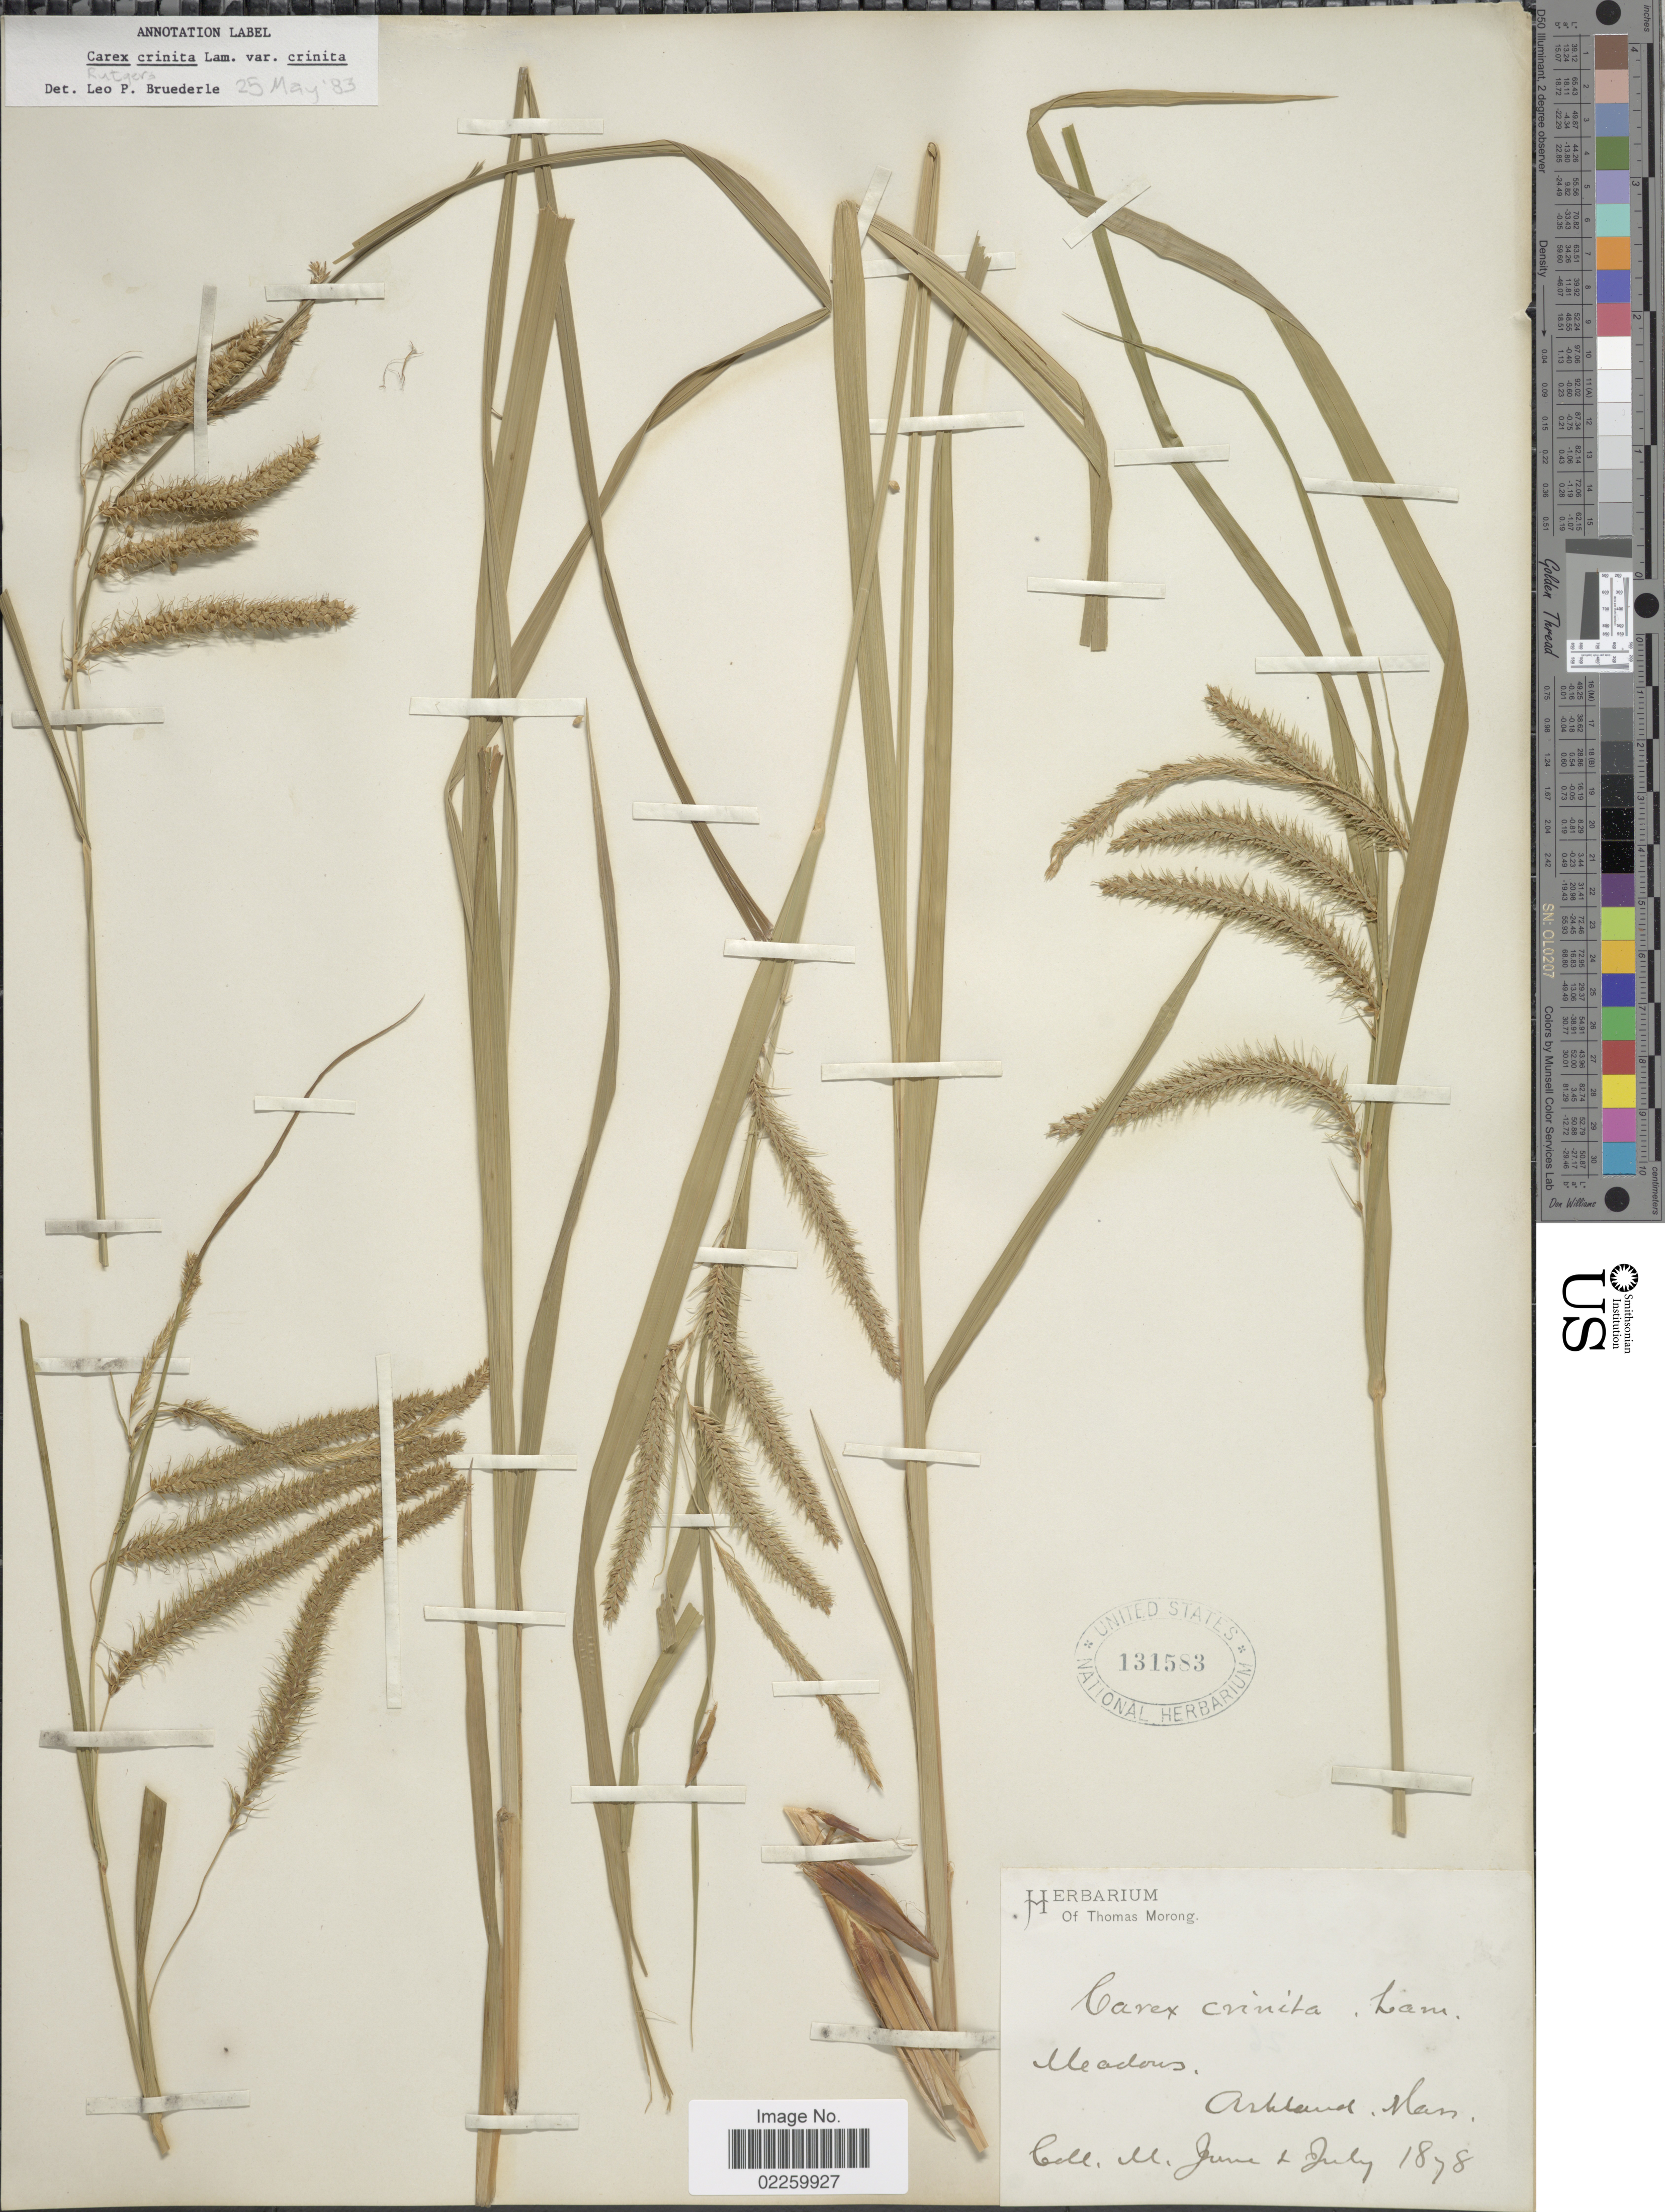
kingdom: Plantae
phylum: Tracheophyta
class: Liliopsida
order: Poales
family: Cyperaceae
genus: Carex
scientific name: Carex crinita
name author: Lam.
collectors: T. Morong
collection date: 1878-07-02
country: United States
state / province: Massachusetts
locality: Ashland,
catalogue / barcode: US 131583